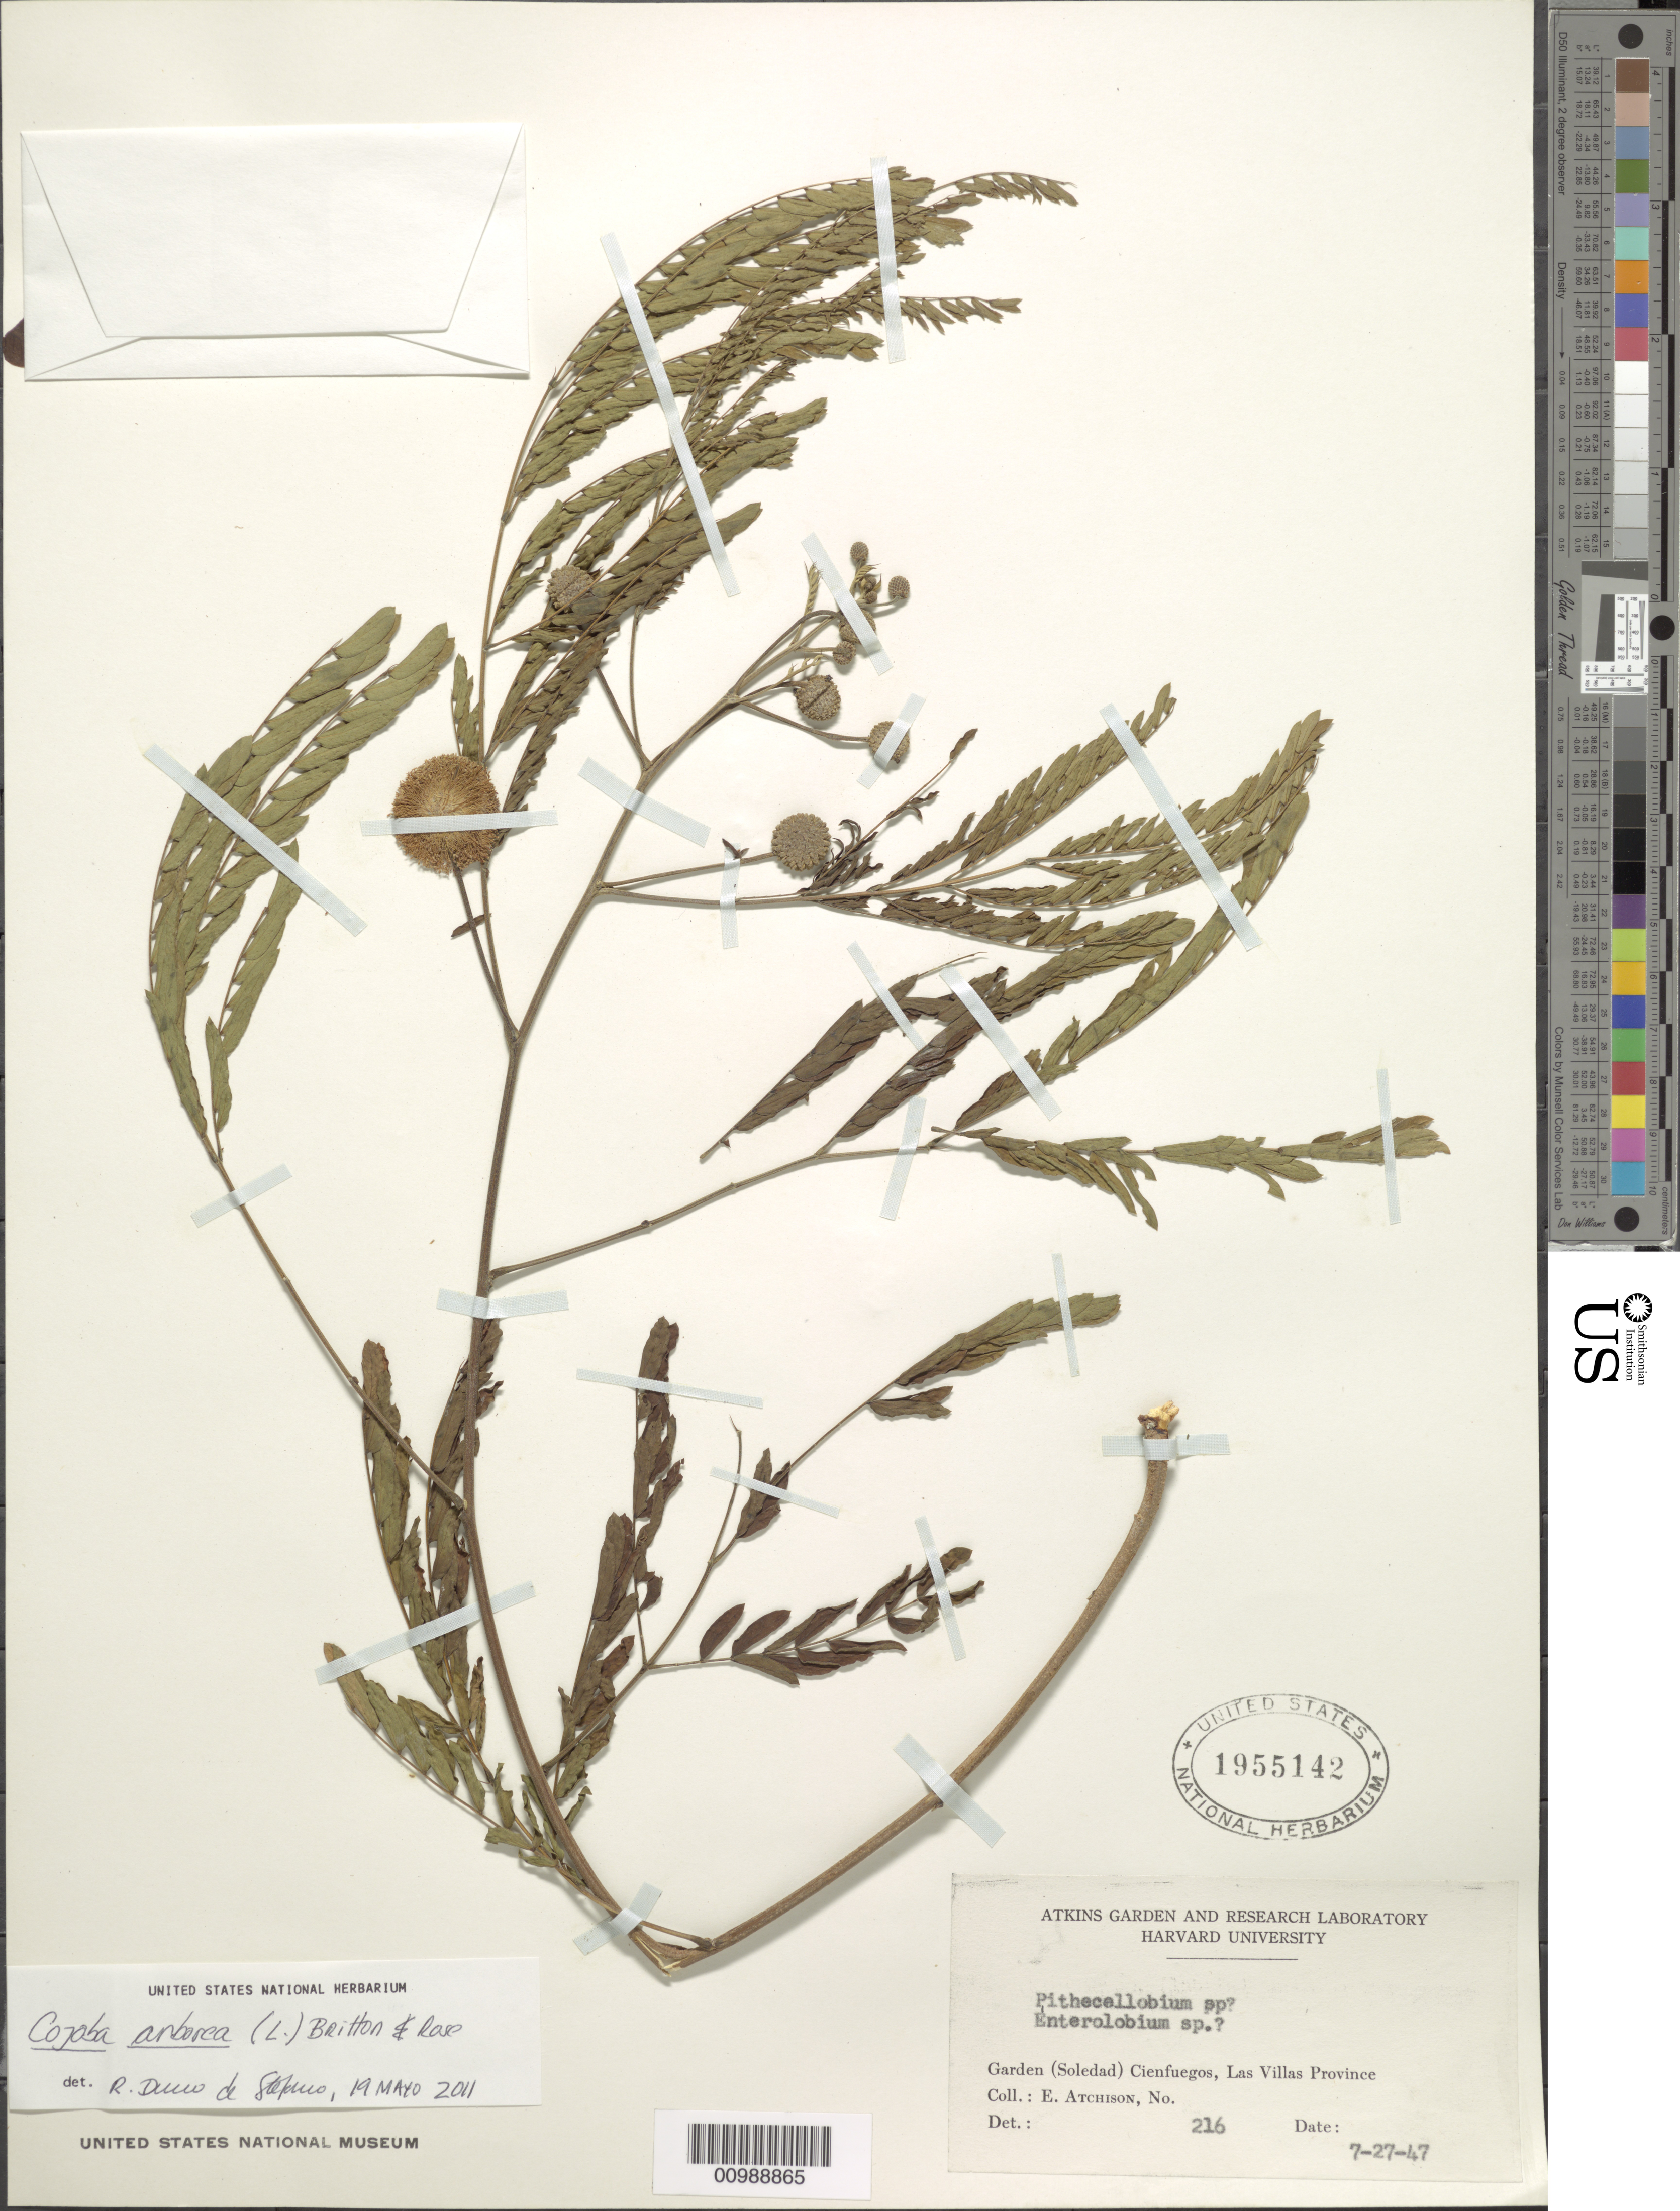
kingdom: Plantae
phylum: Tracheophyta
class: Magnoliopsida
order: Fabales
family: Fabaceae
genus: Cojoba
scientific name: Cojoba arborea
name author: (L.) Britton & Rose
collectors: E. Atchison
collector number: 216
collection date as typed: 27 Jul 1947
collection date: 1947-07-27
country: Cuba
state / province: Cienfuegos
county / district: Cienfuegos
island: Cuba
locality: Soledad Garden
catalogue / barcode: US 1955142